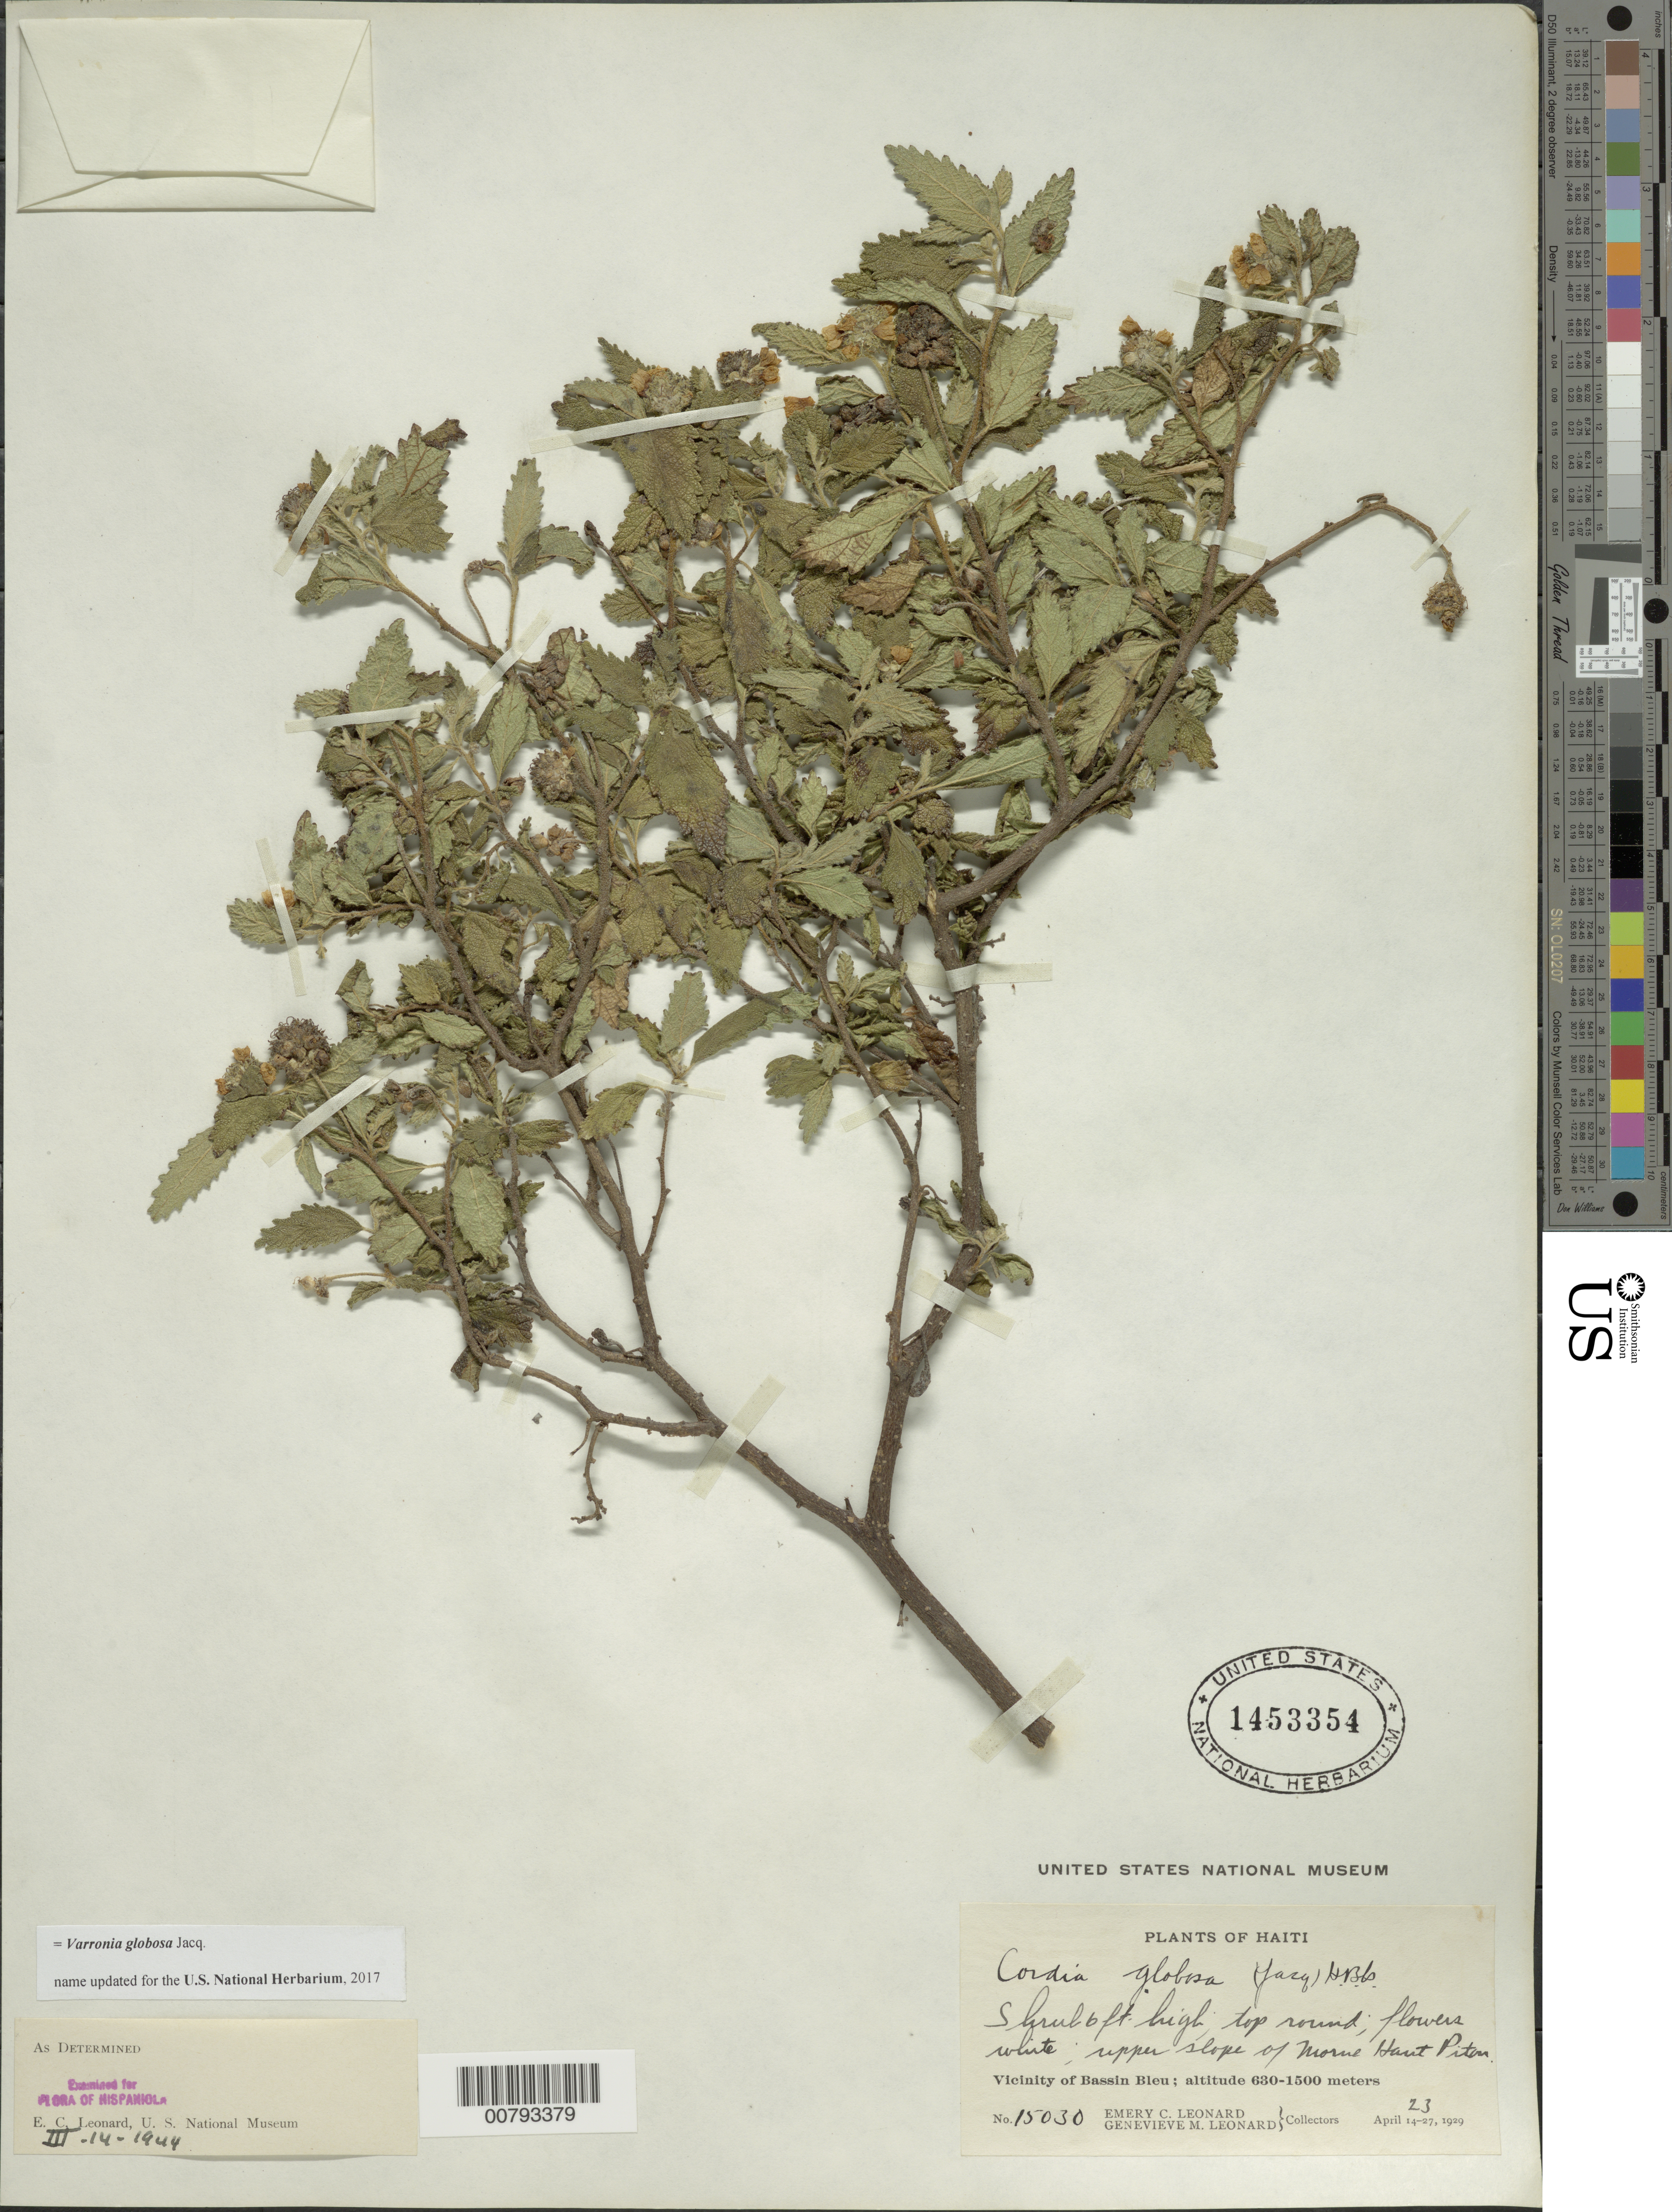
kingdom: Plantae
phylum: Tracheophyta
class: Magnoliopsida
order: Boraginales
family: Cordiaceae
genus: Varronia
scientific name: Varronia globosa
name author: Jacq.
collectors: E. C. Leonard & G. M. Leonard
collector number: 15030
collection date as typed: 23 Apr 1929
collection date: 1929-04-23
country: Haiti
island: Hispaniola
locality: Vicinity of Bassin Bleu, upper slope of Morne Haut Piton.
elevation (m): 630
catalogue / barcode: US 1453354